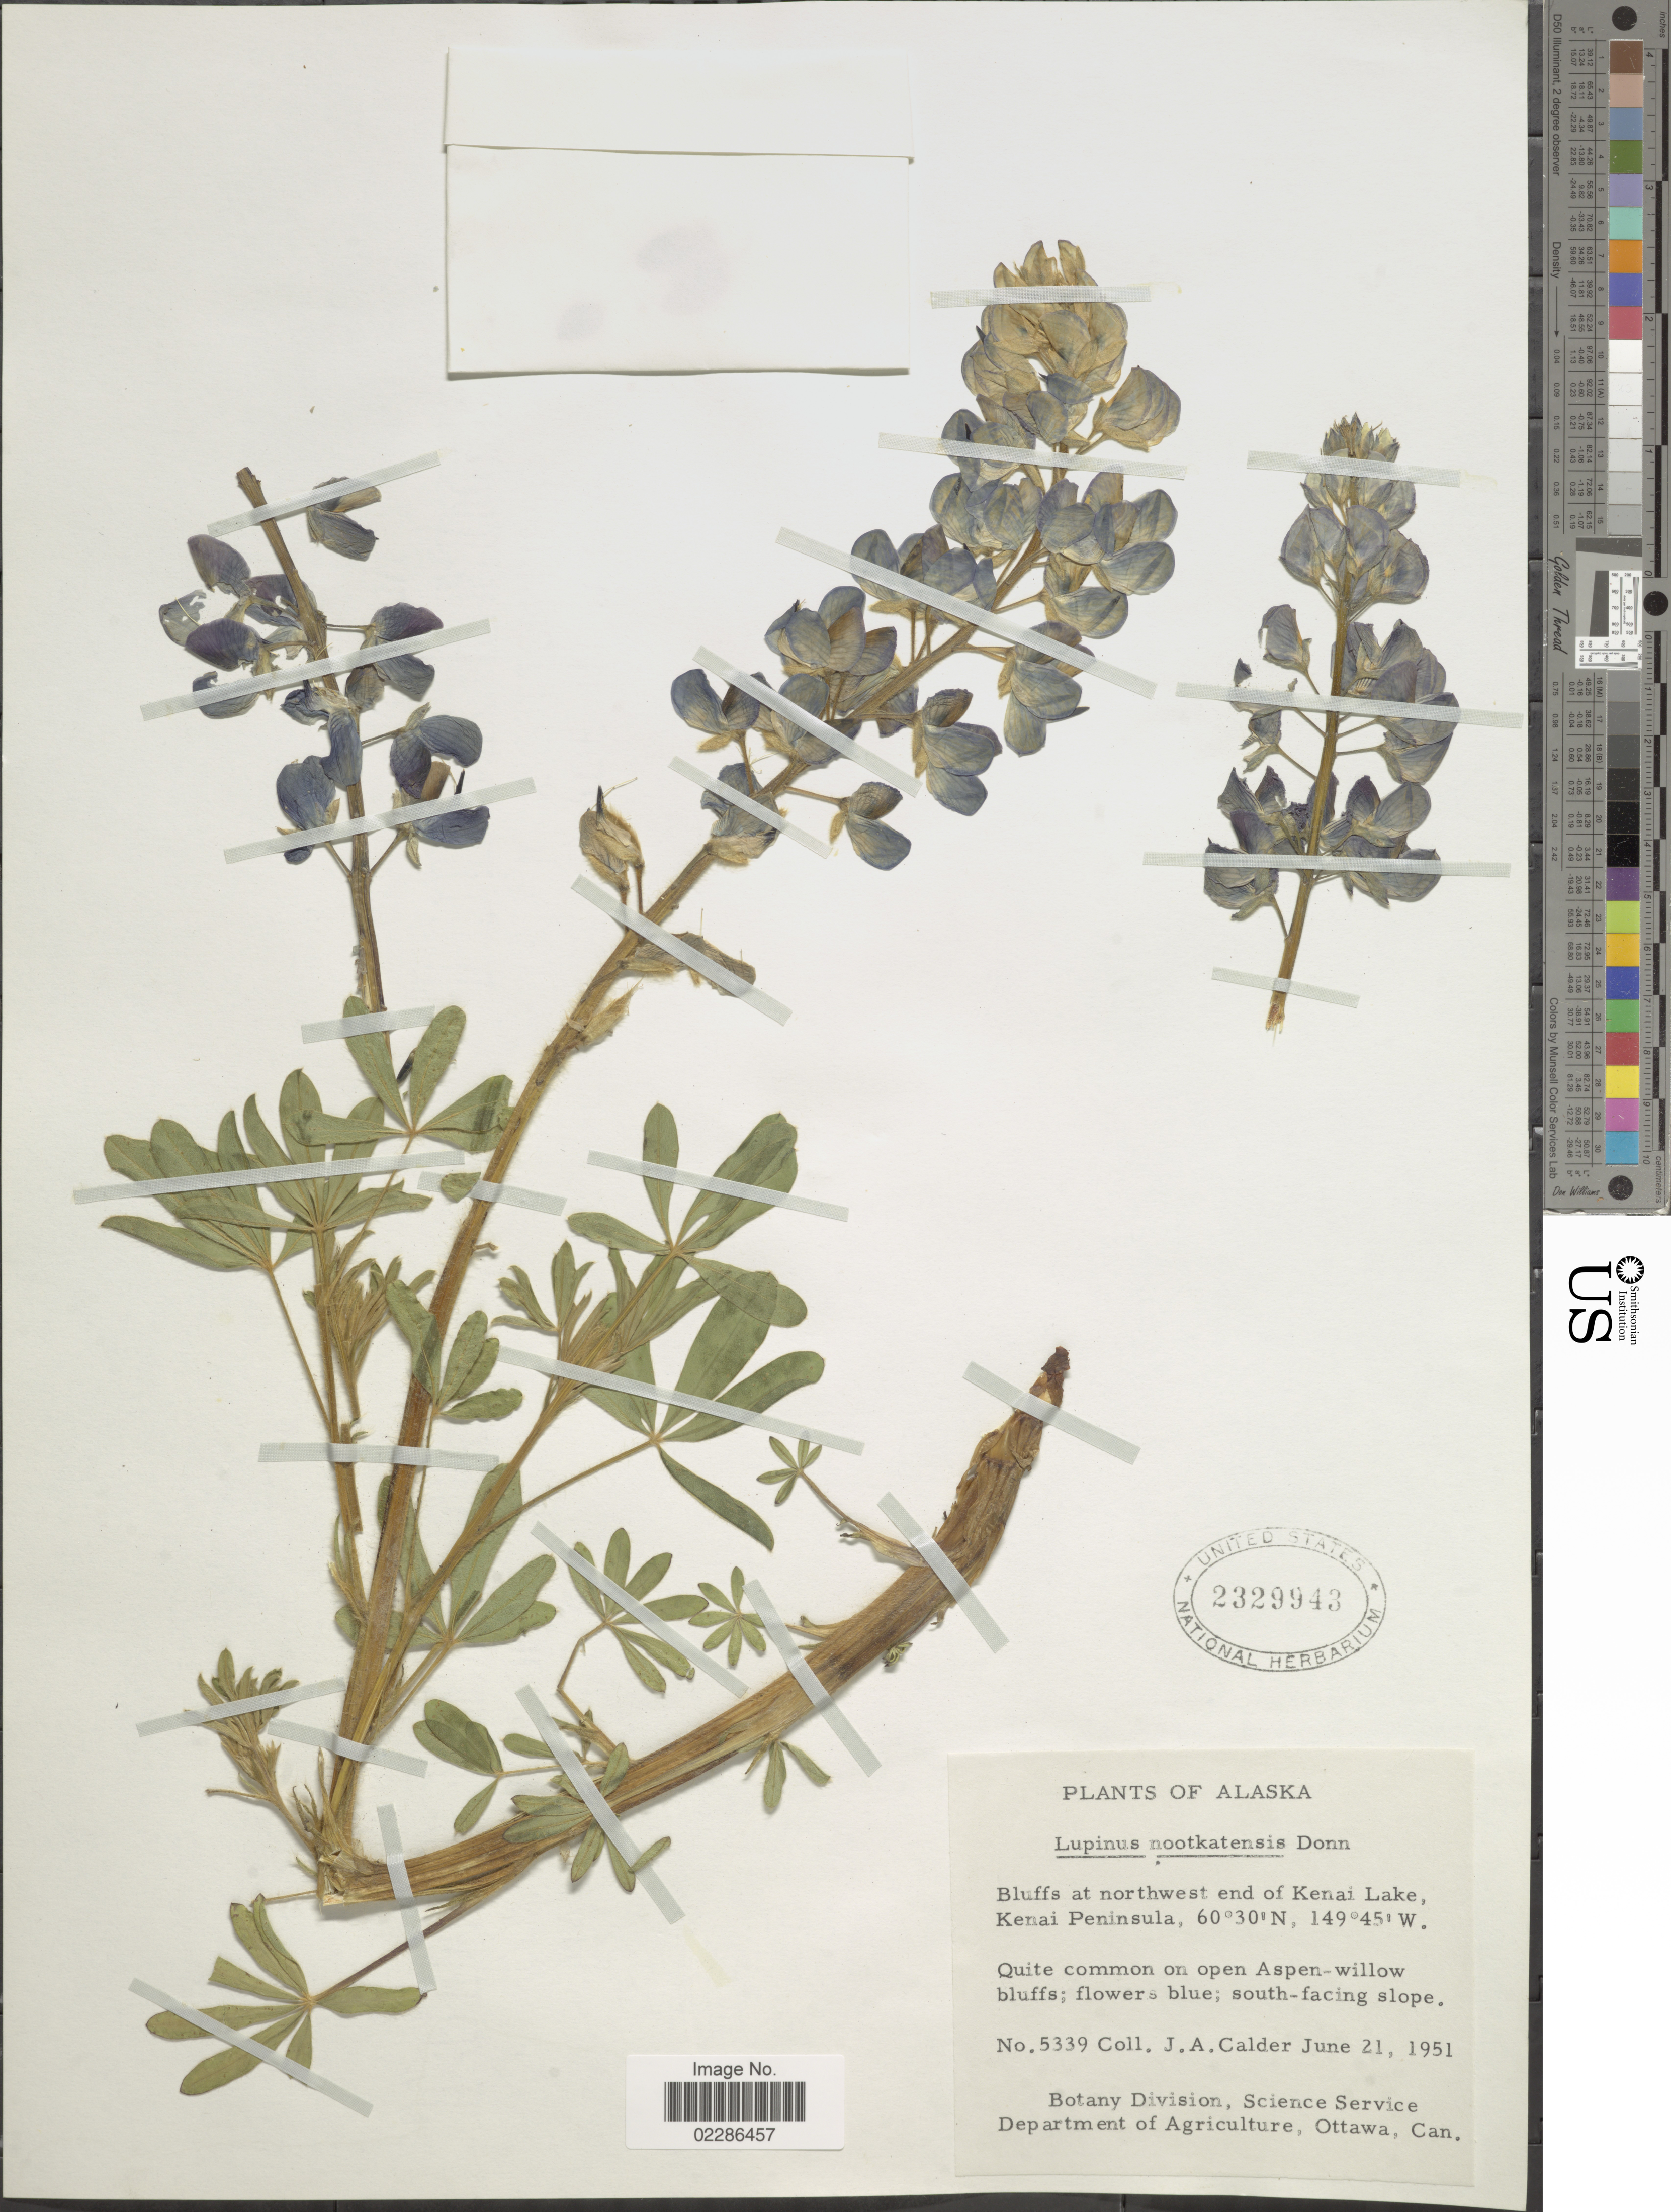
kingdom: Plantae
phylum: Tracheophyta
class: Magnoliopsida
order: Fabales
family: Fabaceae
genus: Lupinus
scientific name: Lupinus nootkatensis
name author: Donn ex Sims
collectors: J. A. Calder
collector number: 5339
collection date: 1951-06-21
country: United States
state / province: Alaska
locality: Bluffs at northwest end of Kenai Lake, Kenai Peninsula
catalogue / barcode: US 2329943